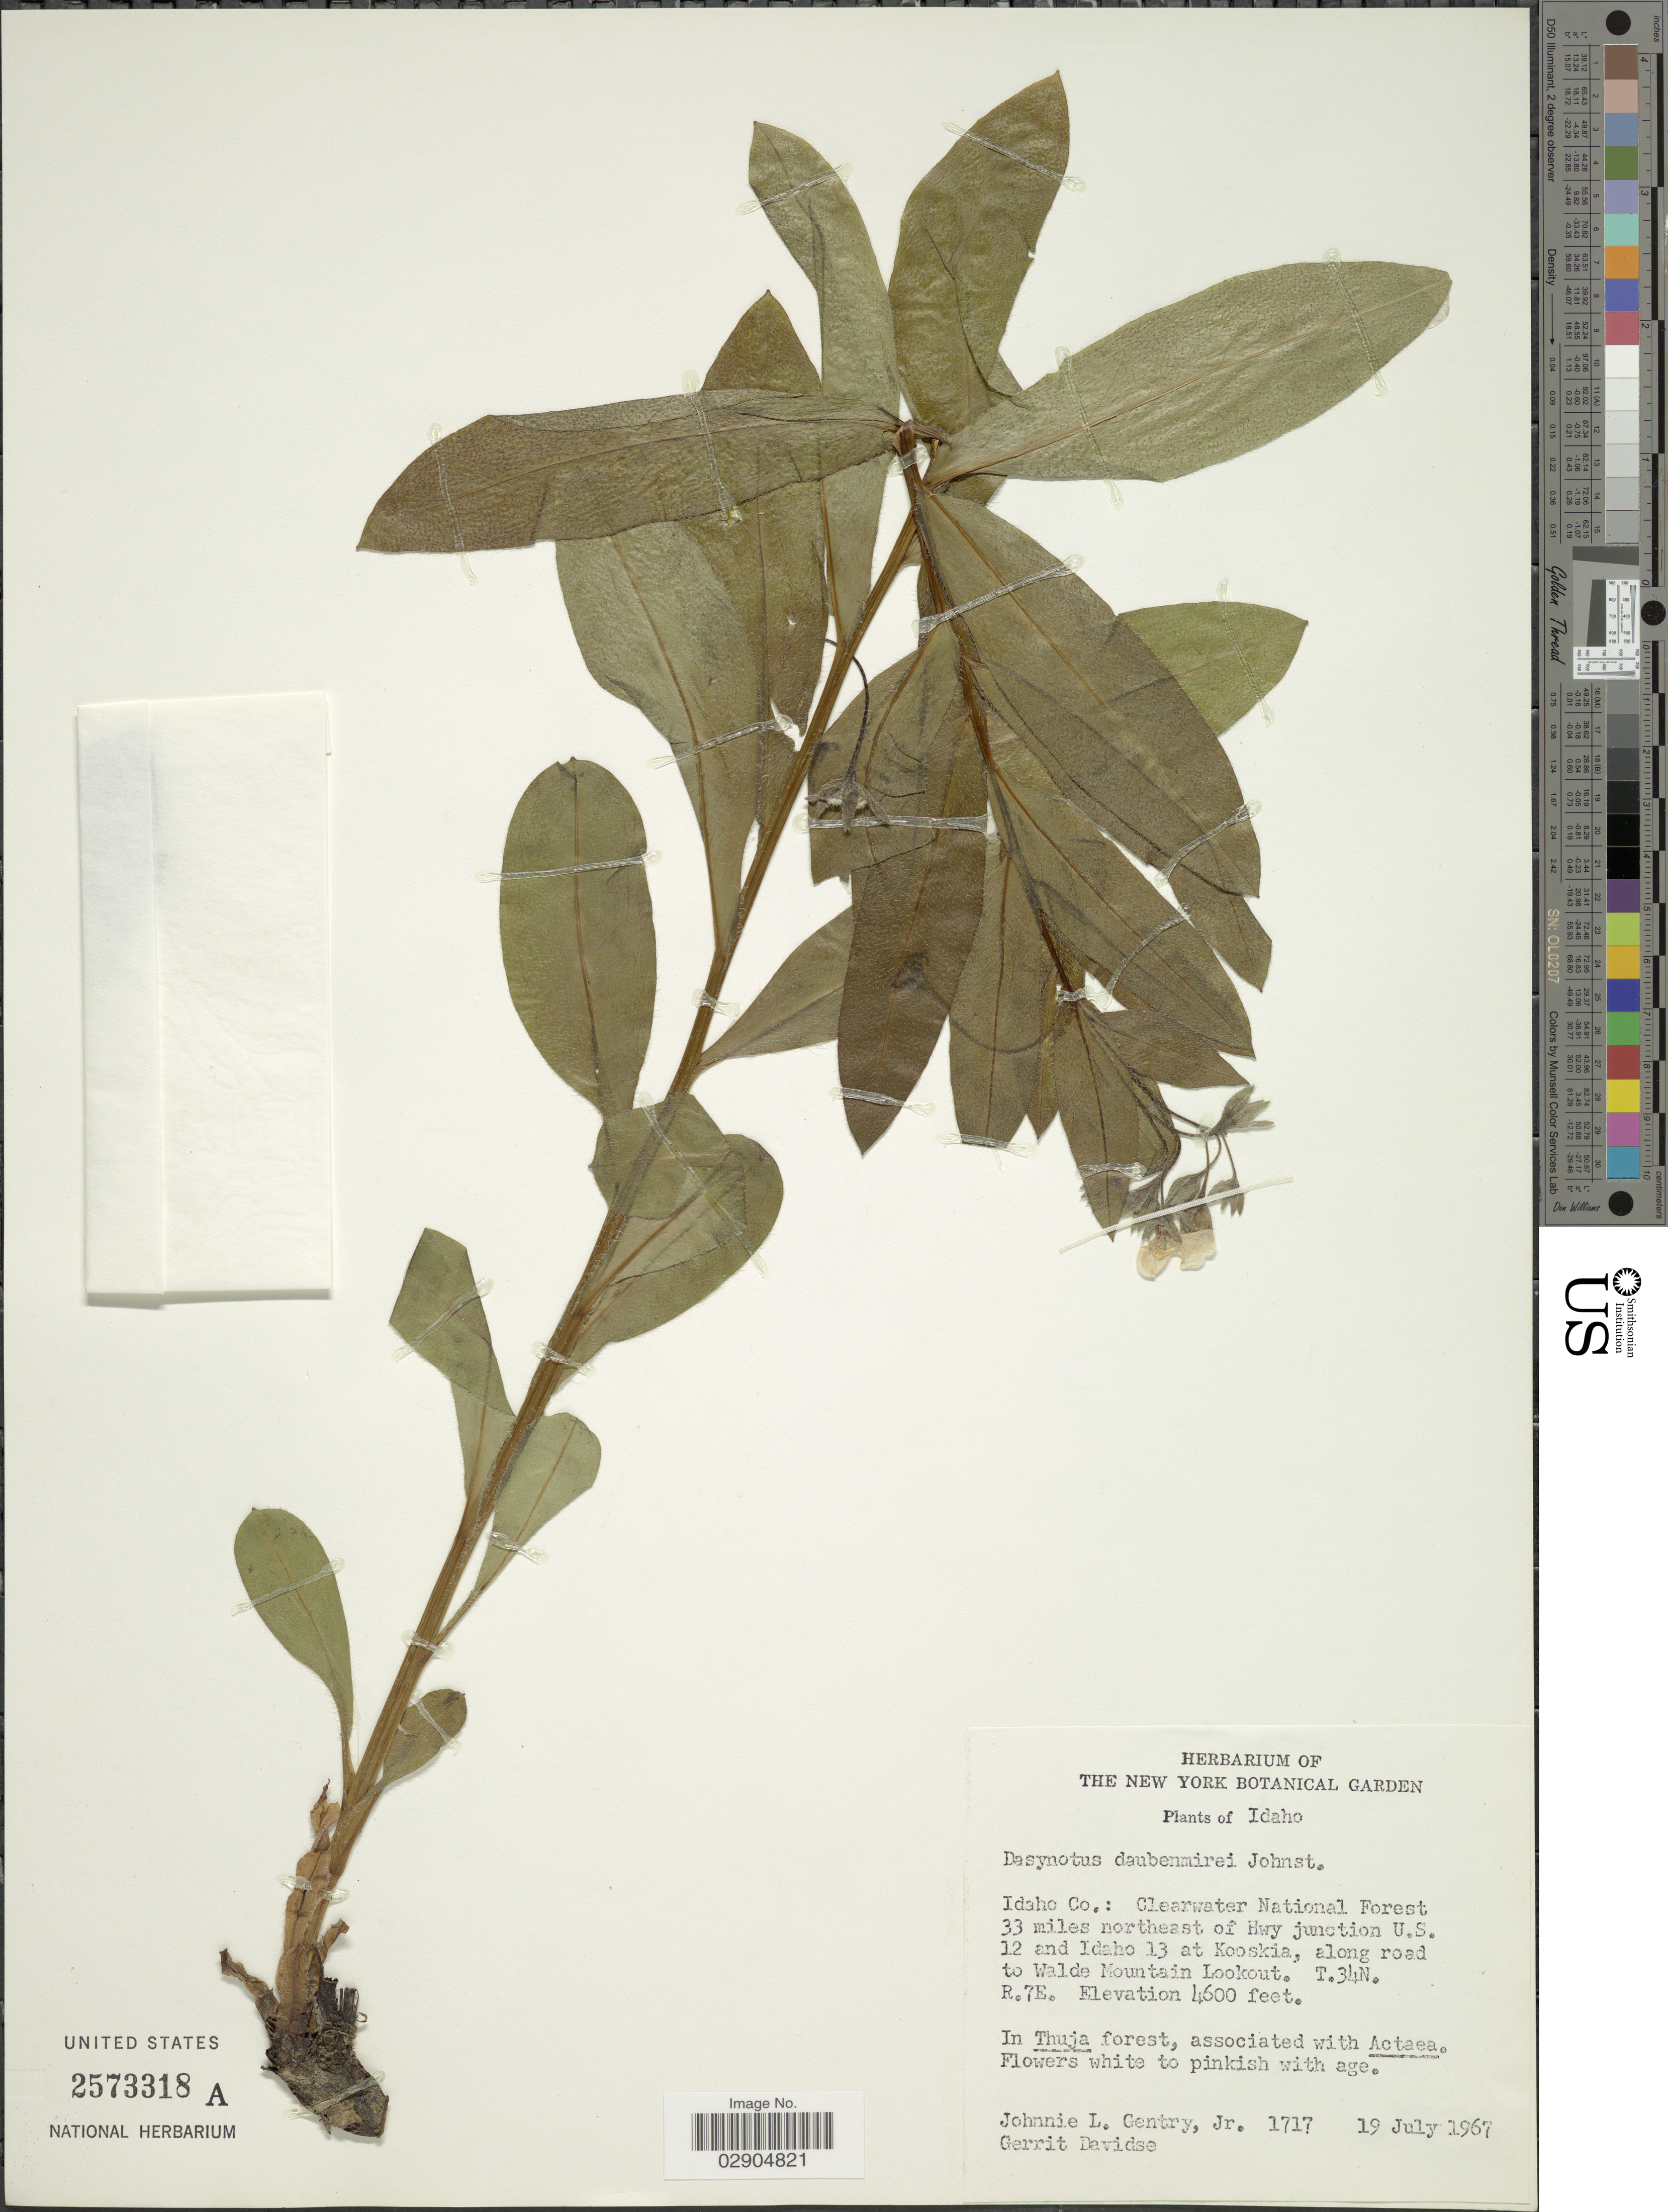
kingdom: Plantae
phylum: Tracheophyta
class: Magnoliopsida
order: Boraginales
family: Boraginaceae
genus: Dasynotus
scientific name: Dasynotus daubenmirei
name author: I.M. Johnst.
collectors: J. L. Gentry & G. Davidse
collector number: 1717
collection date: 1967-07-19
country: United States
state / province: Idaho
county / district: Idaho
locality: Clearwater National Forest 33 miles northeast of Hwy junction U.S. 12 and Idaho 13 at Kooskia, along road to Walde Mountain Lookout, T.34N. R. 7E.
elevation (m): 1402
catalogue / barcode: US 2573318A